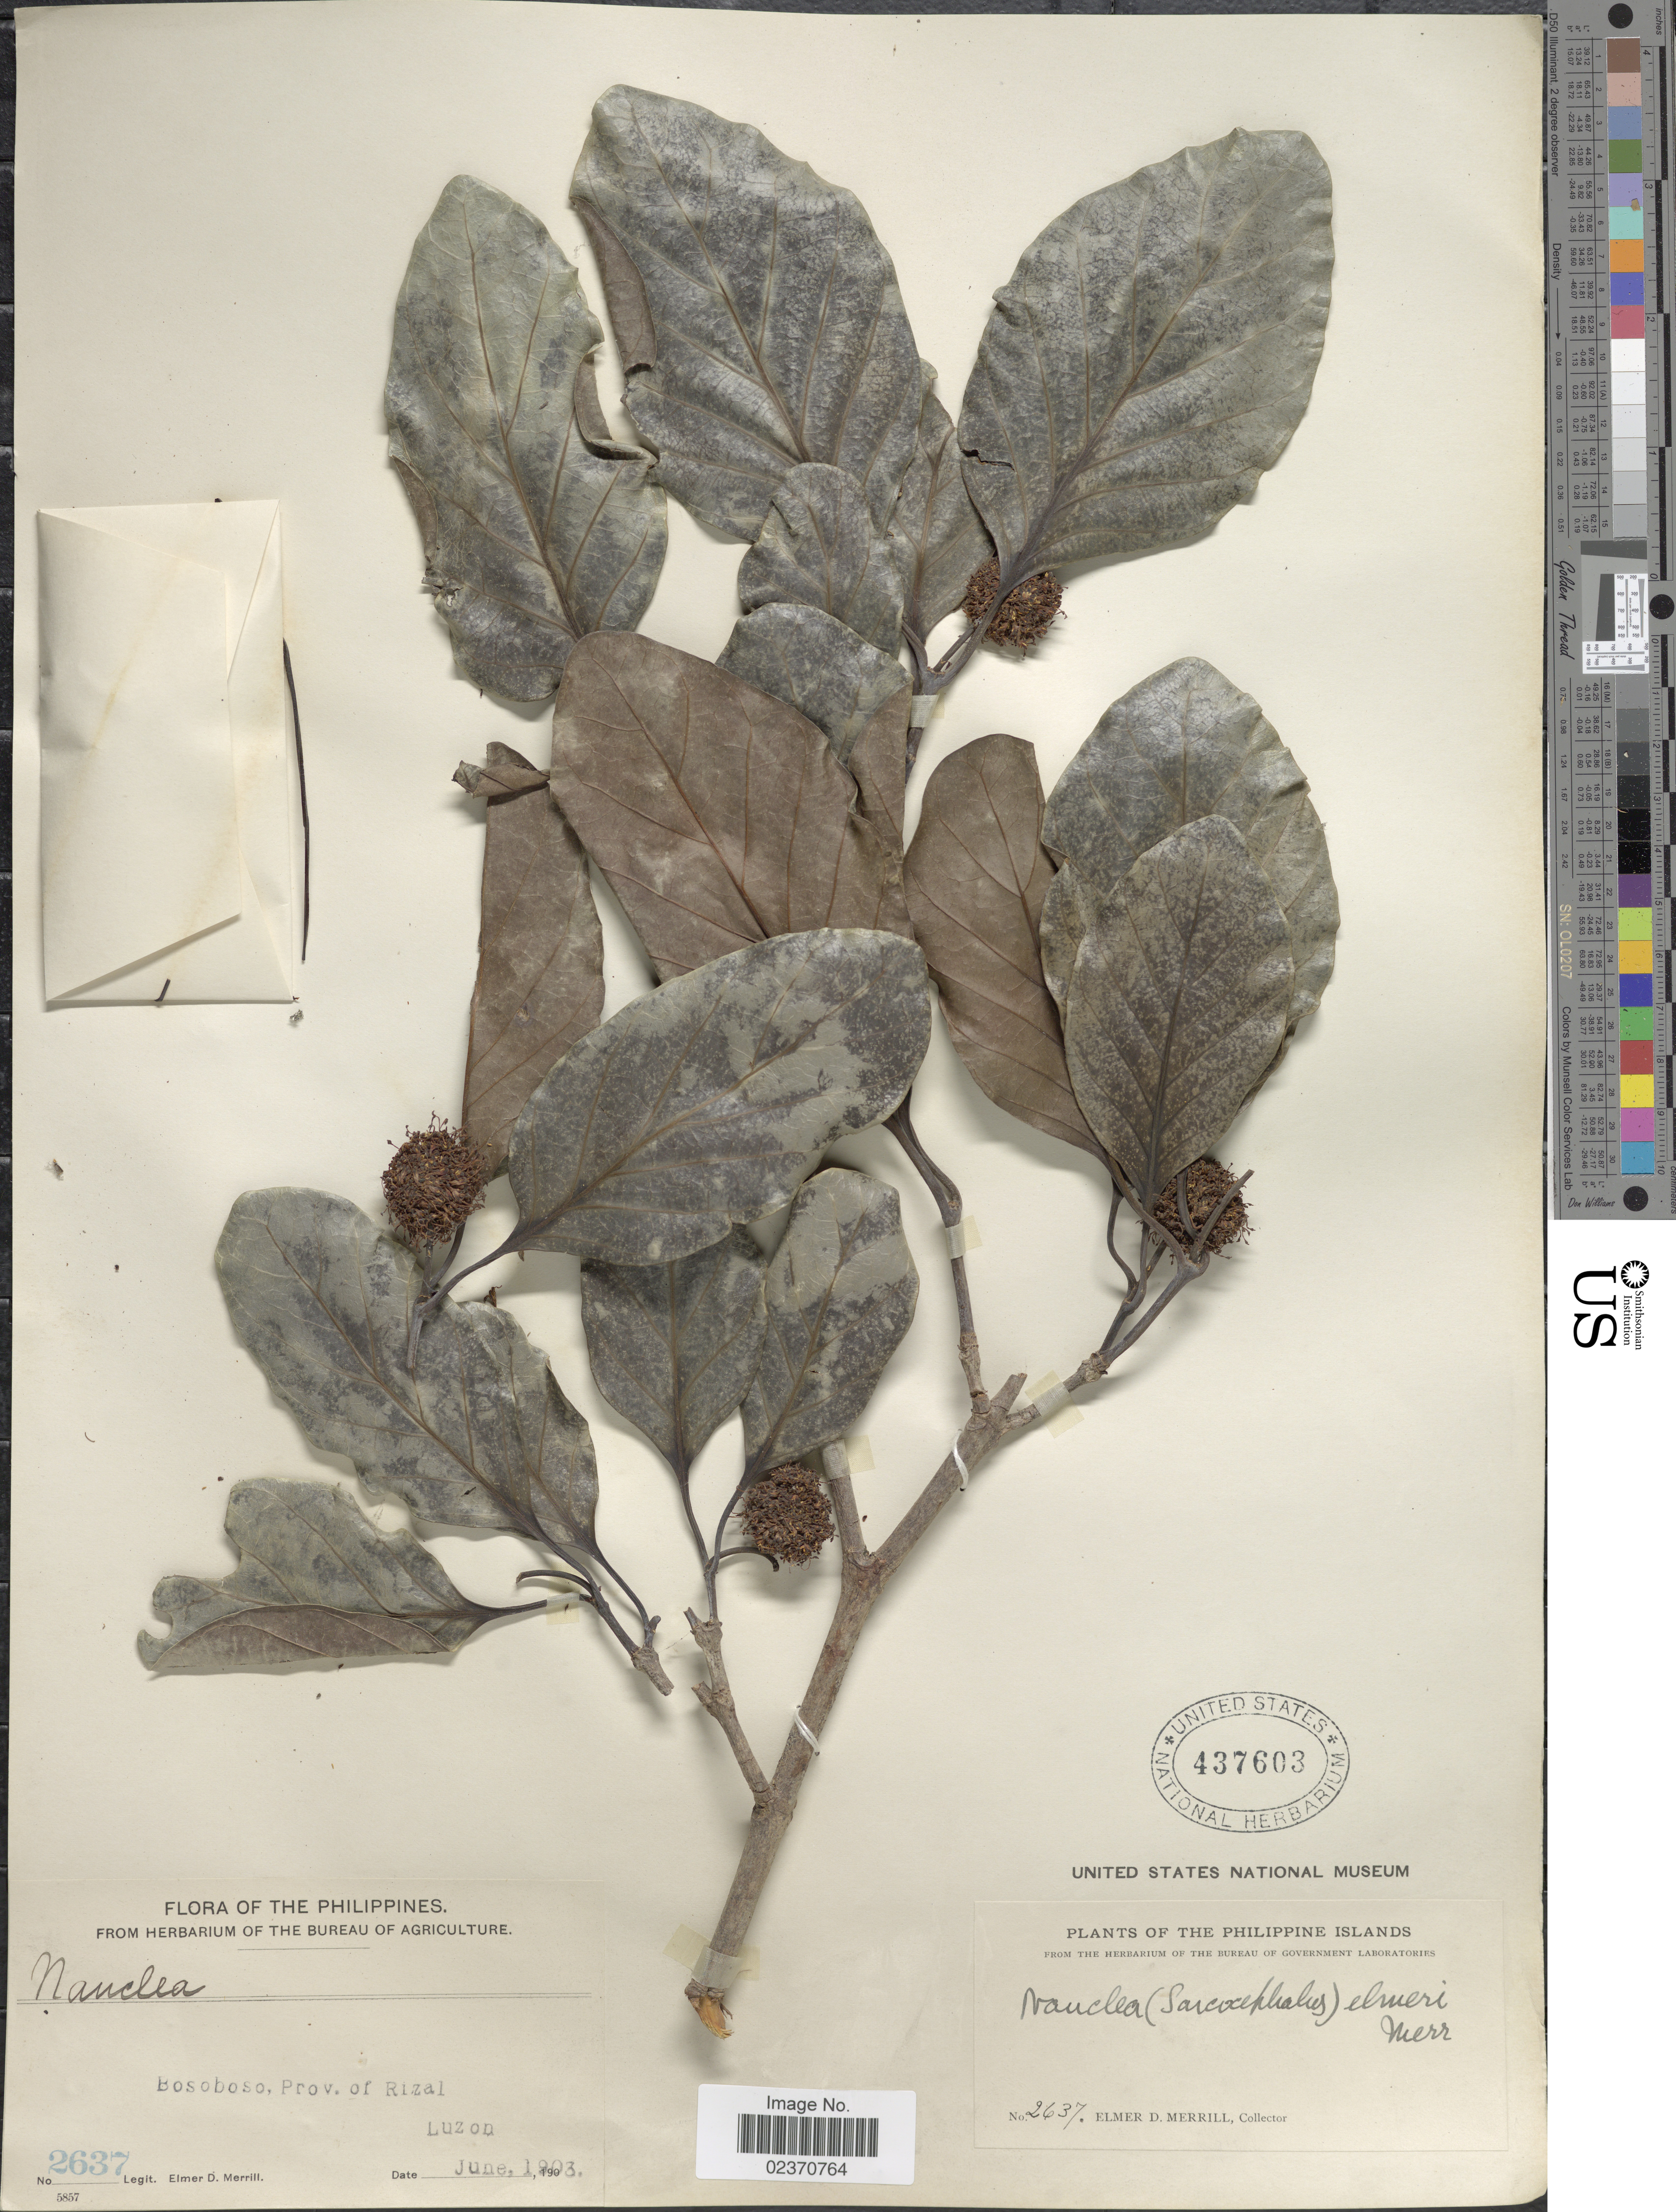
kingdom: Plantae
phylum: Tracheophyta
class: Magnoliopsida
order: Gentianales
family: Rubiaceae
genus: Nauclea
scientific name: Nauclea elmeri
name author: Merr.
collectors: E. D. Merrill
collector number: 2637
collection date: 1903-06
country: Philippines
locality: The Philippine Islands, Bosoboso, Prov. of Rizal, Luzon.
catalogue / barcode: US 437603